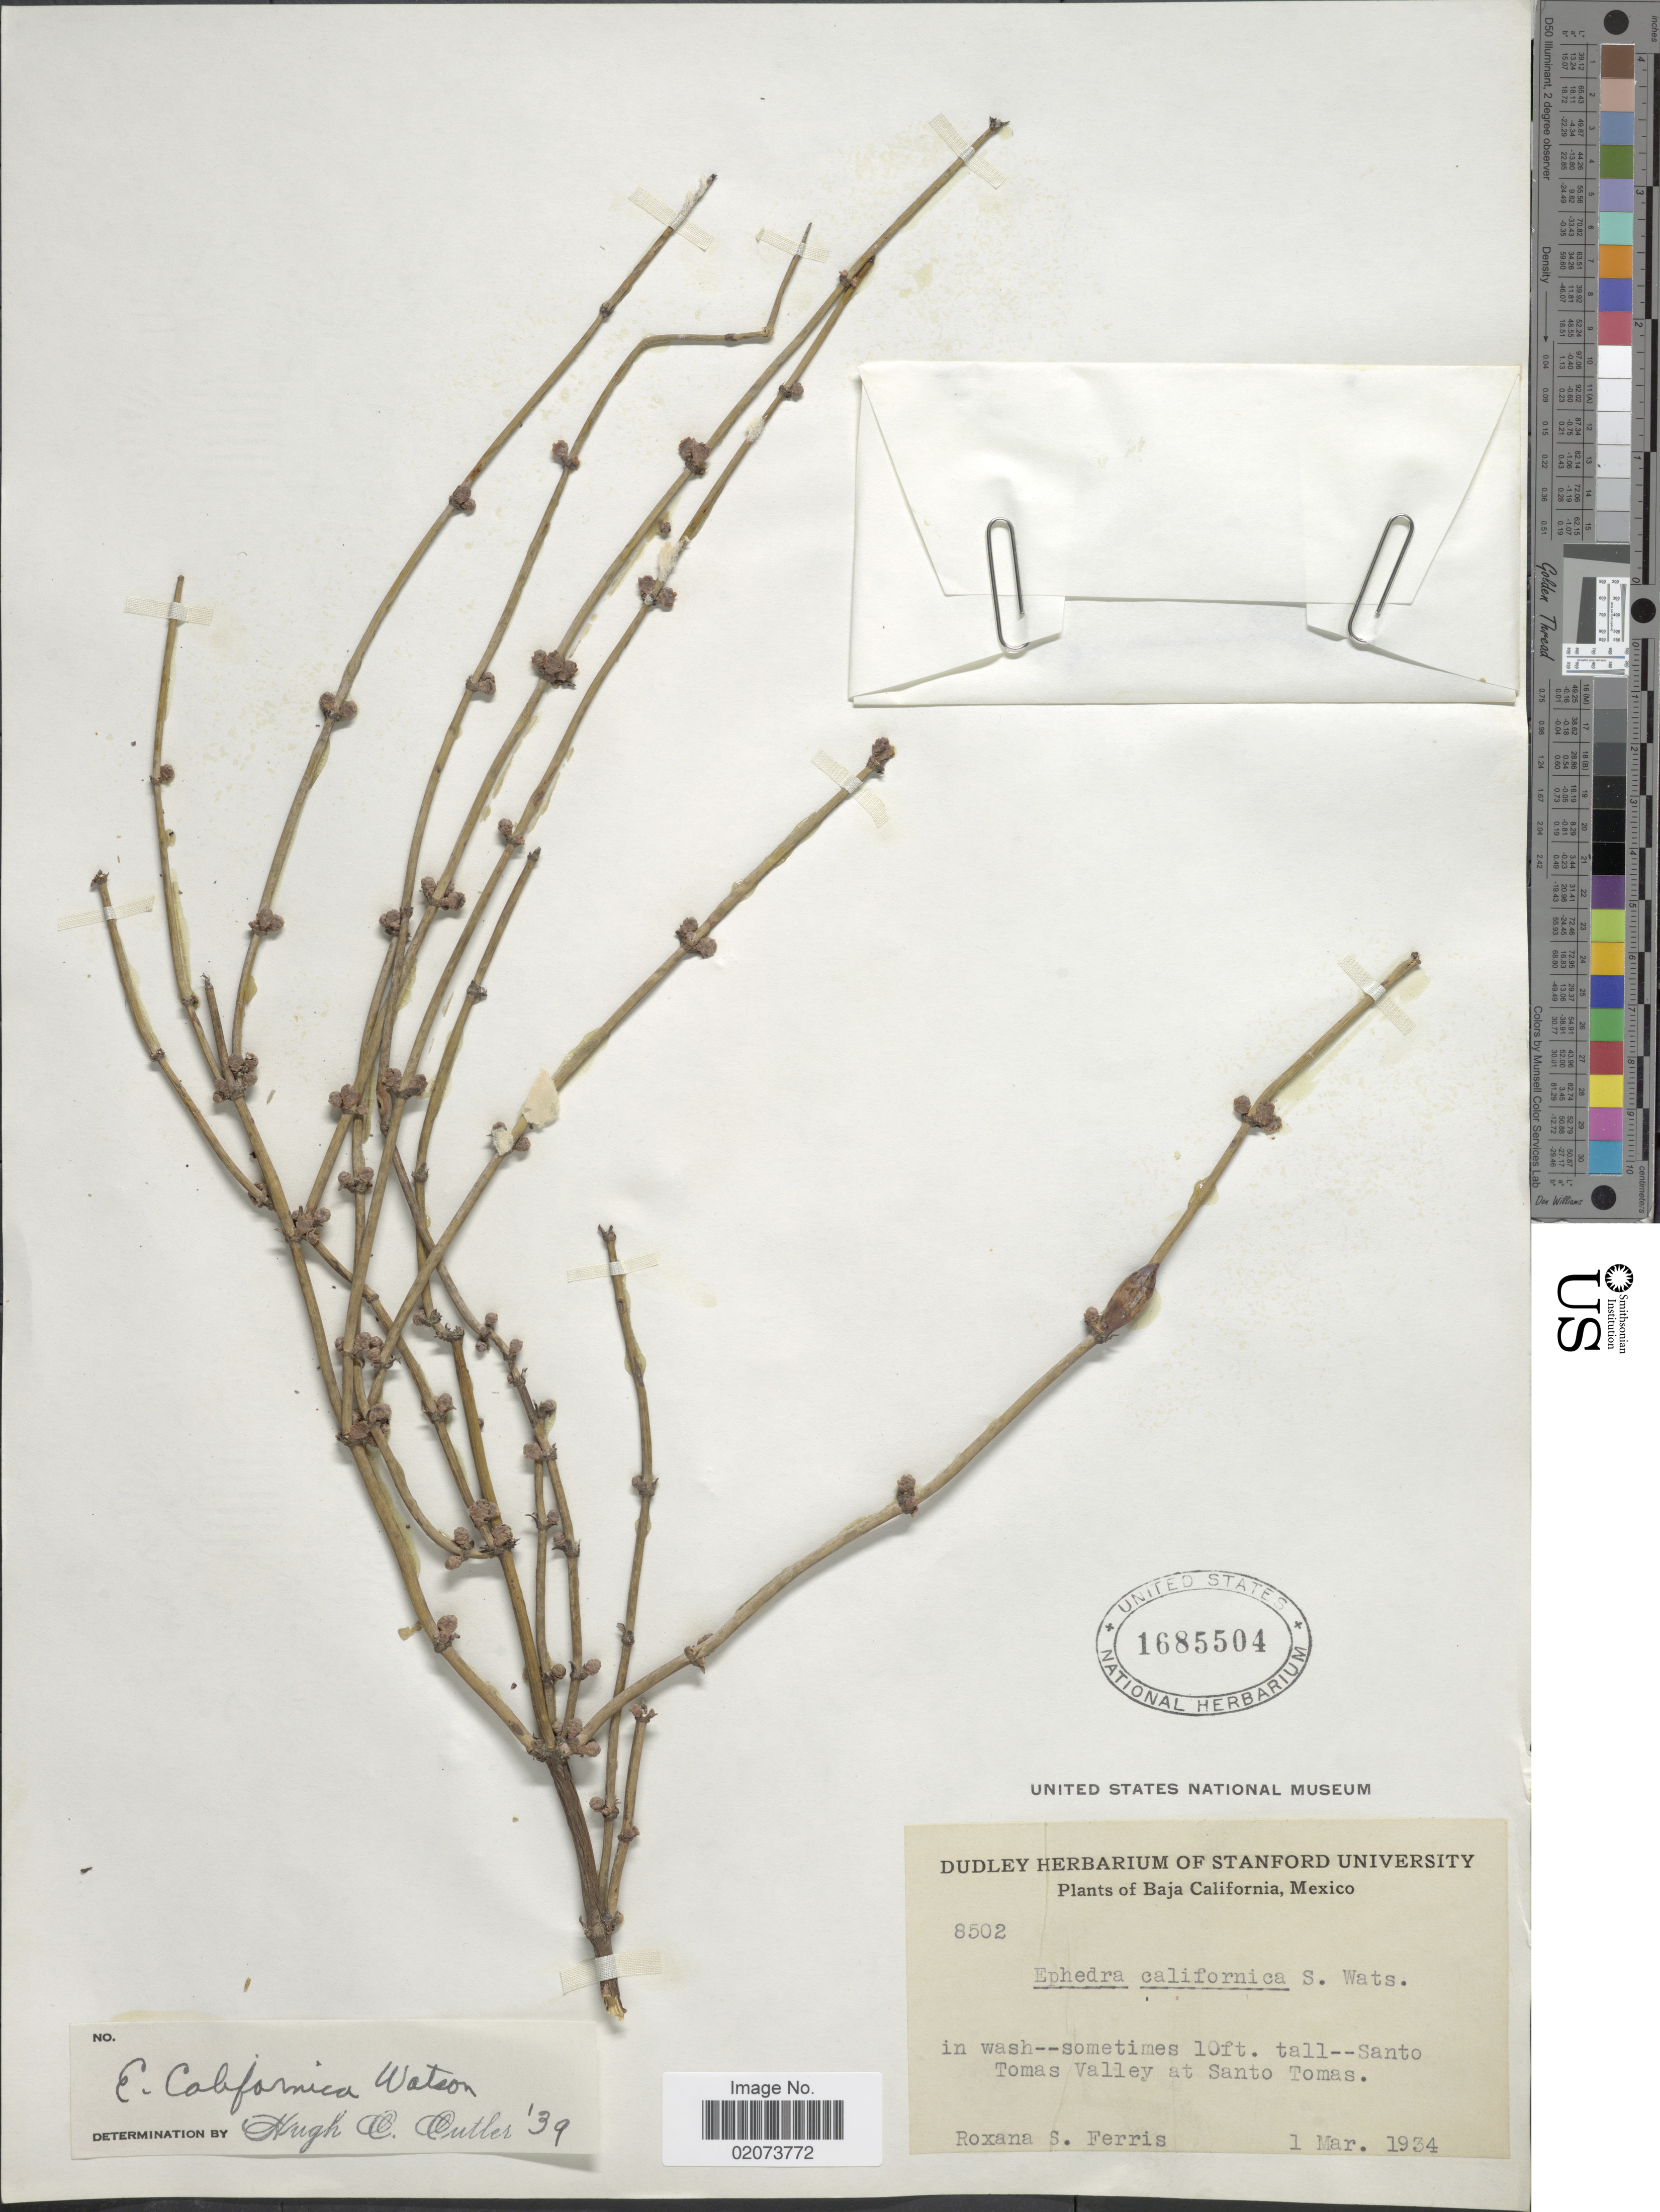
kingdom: Plantae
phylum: Tracheophyta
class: Gnetopsida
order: Ephedrales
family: Ephedraceae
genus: Ephedra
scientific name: Ephedra californica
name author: S. Watson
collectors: R. S. Ferris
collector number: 8502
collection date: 1934-03-01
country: Mexico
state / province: Baja California Norte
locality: Baja California, Mexico, Santo Tomas Valley at Santo Tomas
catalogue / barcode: US 1685504